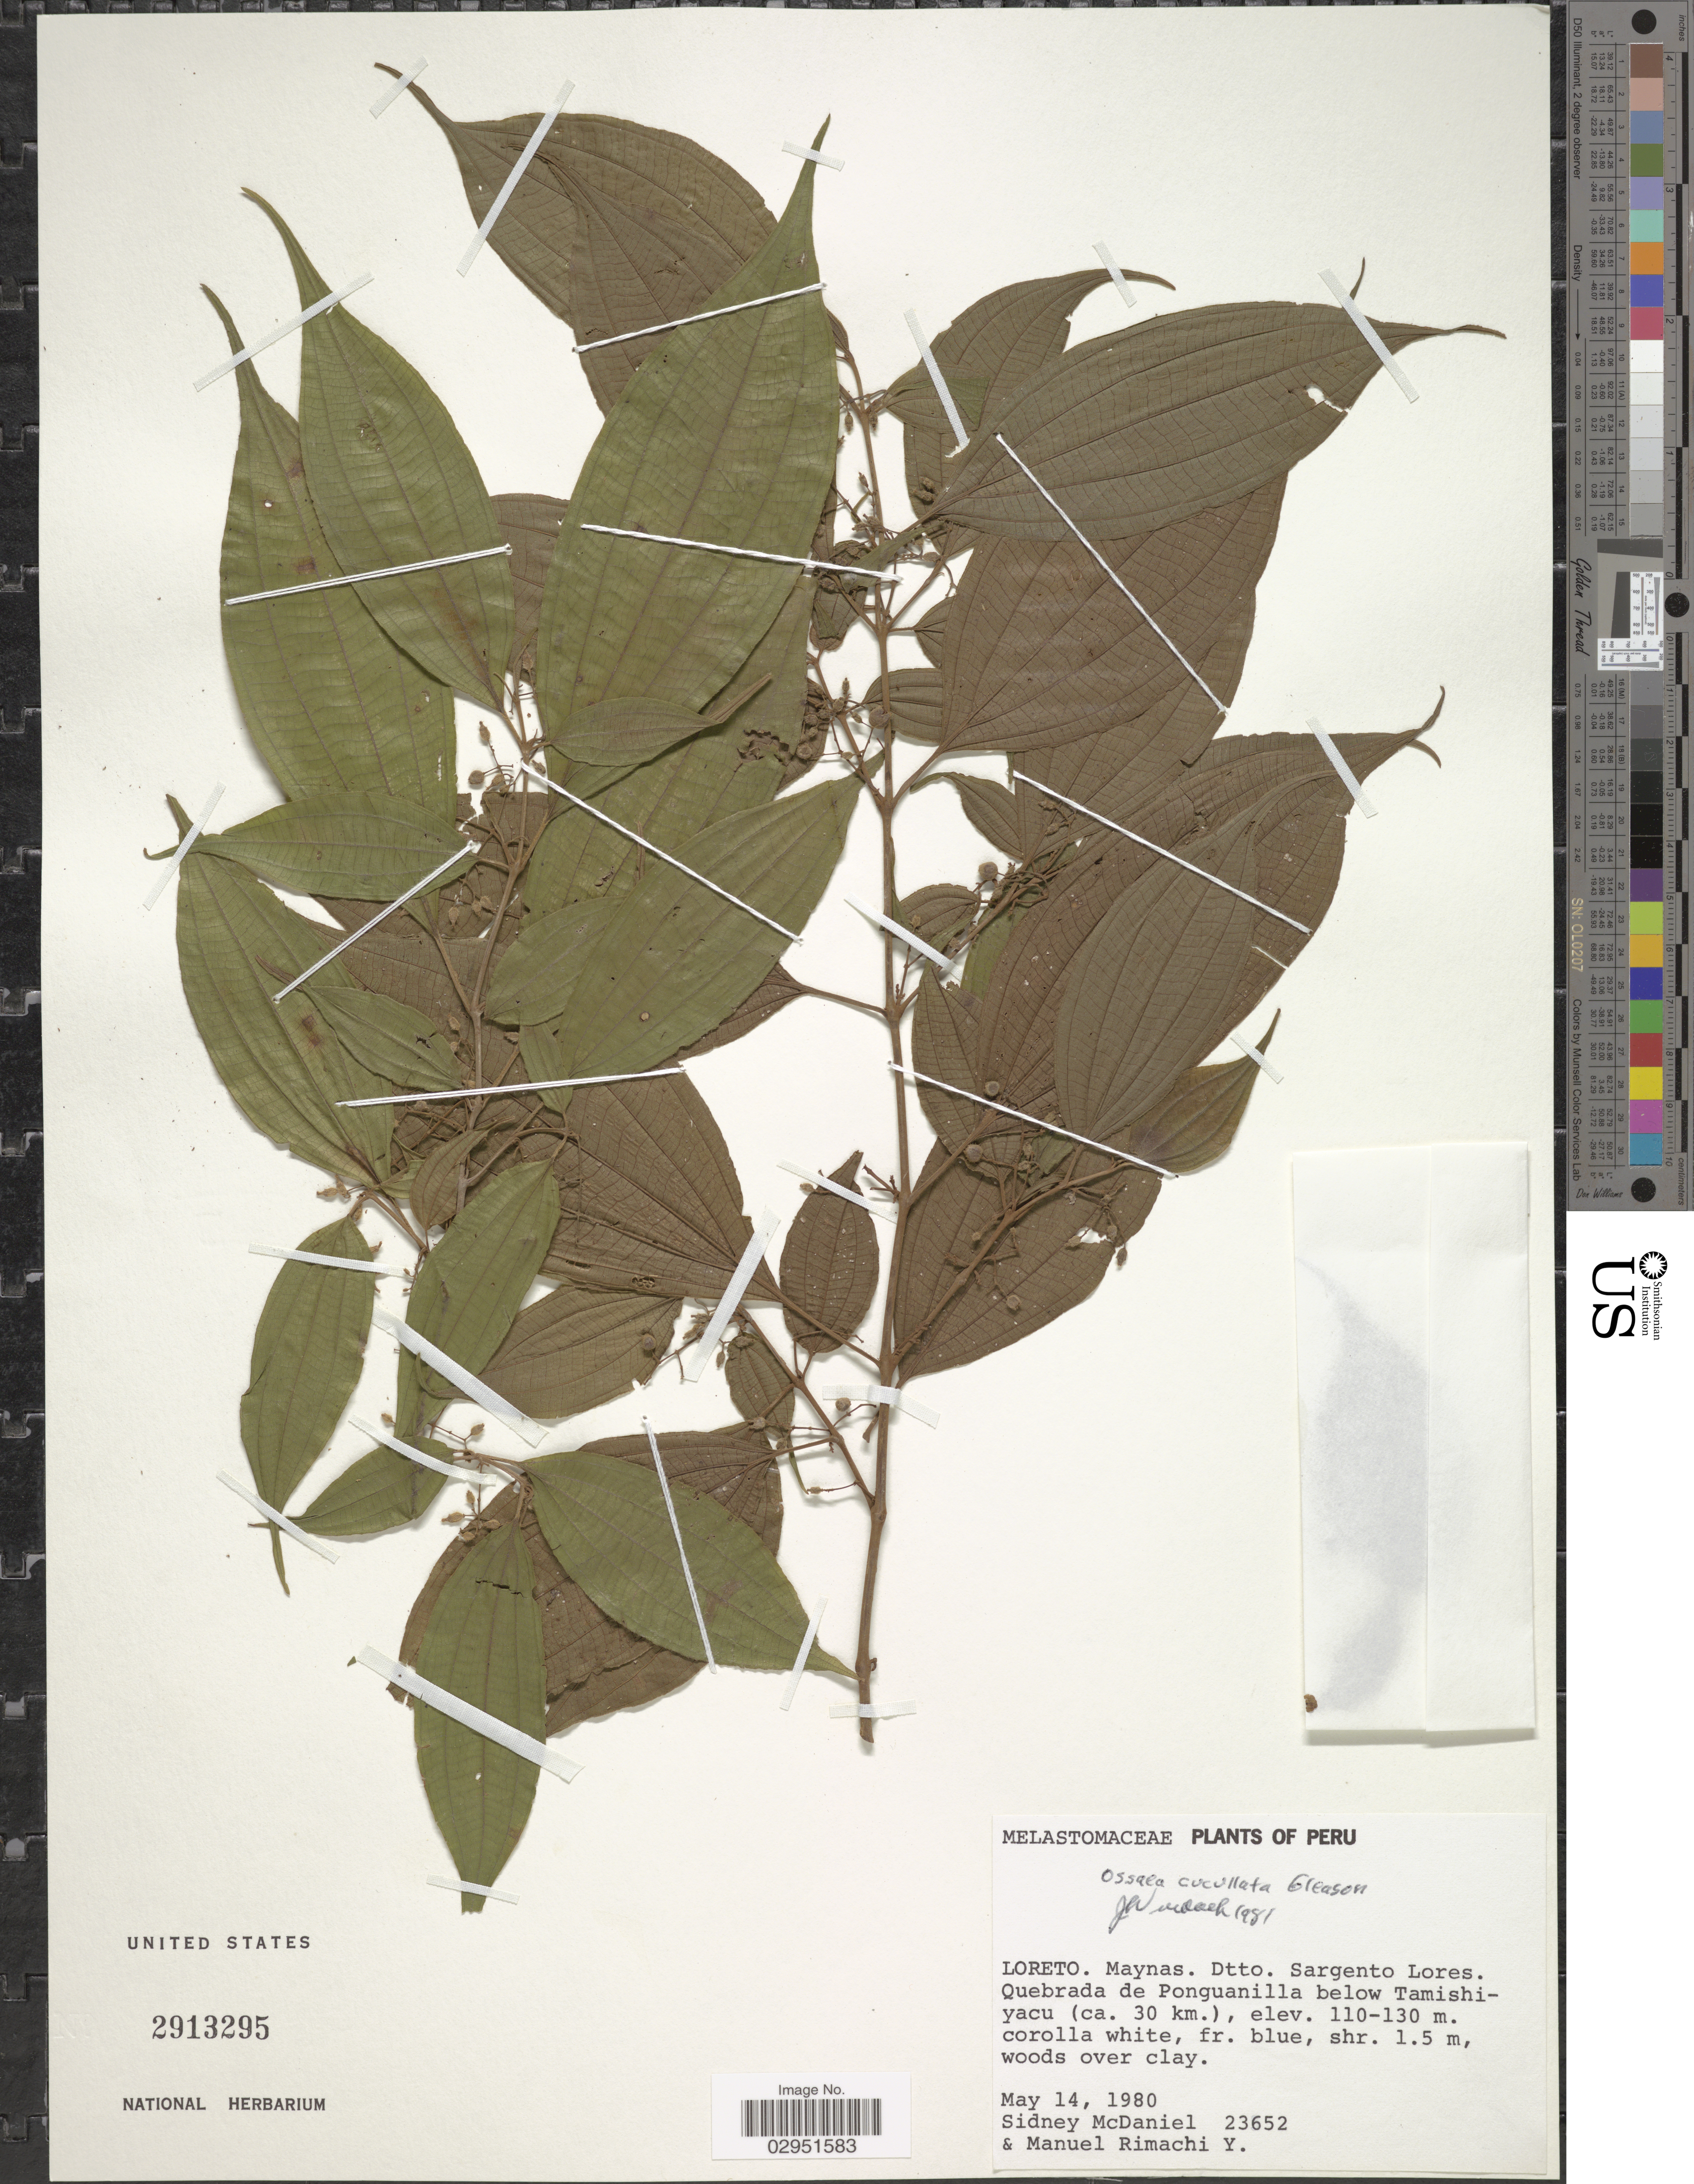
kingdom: Plantae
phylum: Tracheophyta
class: Magnoliopsida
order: Myrtales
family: Melastomataceae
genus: Ossaea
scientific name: Ossaea cucullata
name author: Gleason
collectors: S. McDaniel & M. Rimachi Y.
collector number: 23652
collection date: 1980-05-14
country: Peru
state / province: Loreto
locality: Maynas. Dtto. Sargento Lores. Quebrada de Ponguanilla below Tamishiyacu (ca. 30 km.).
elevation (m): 110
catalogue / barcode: US 2913295